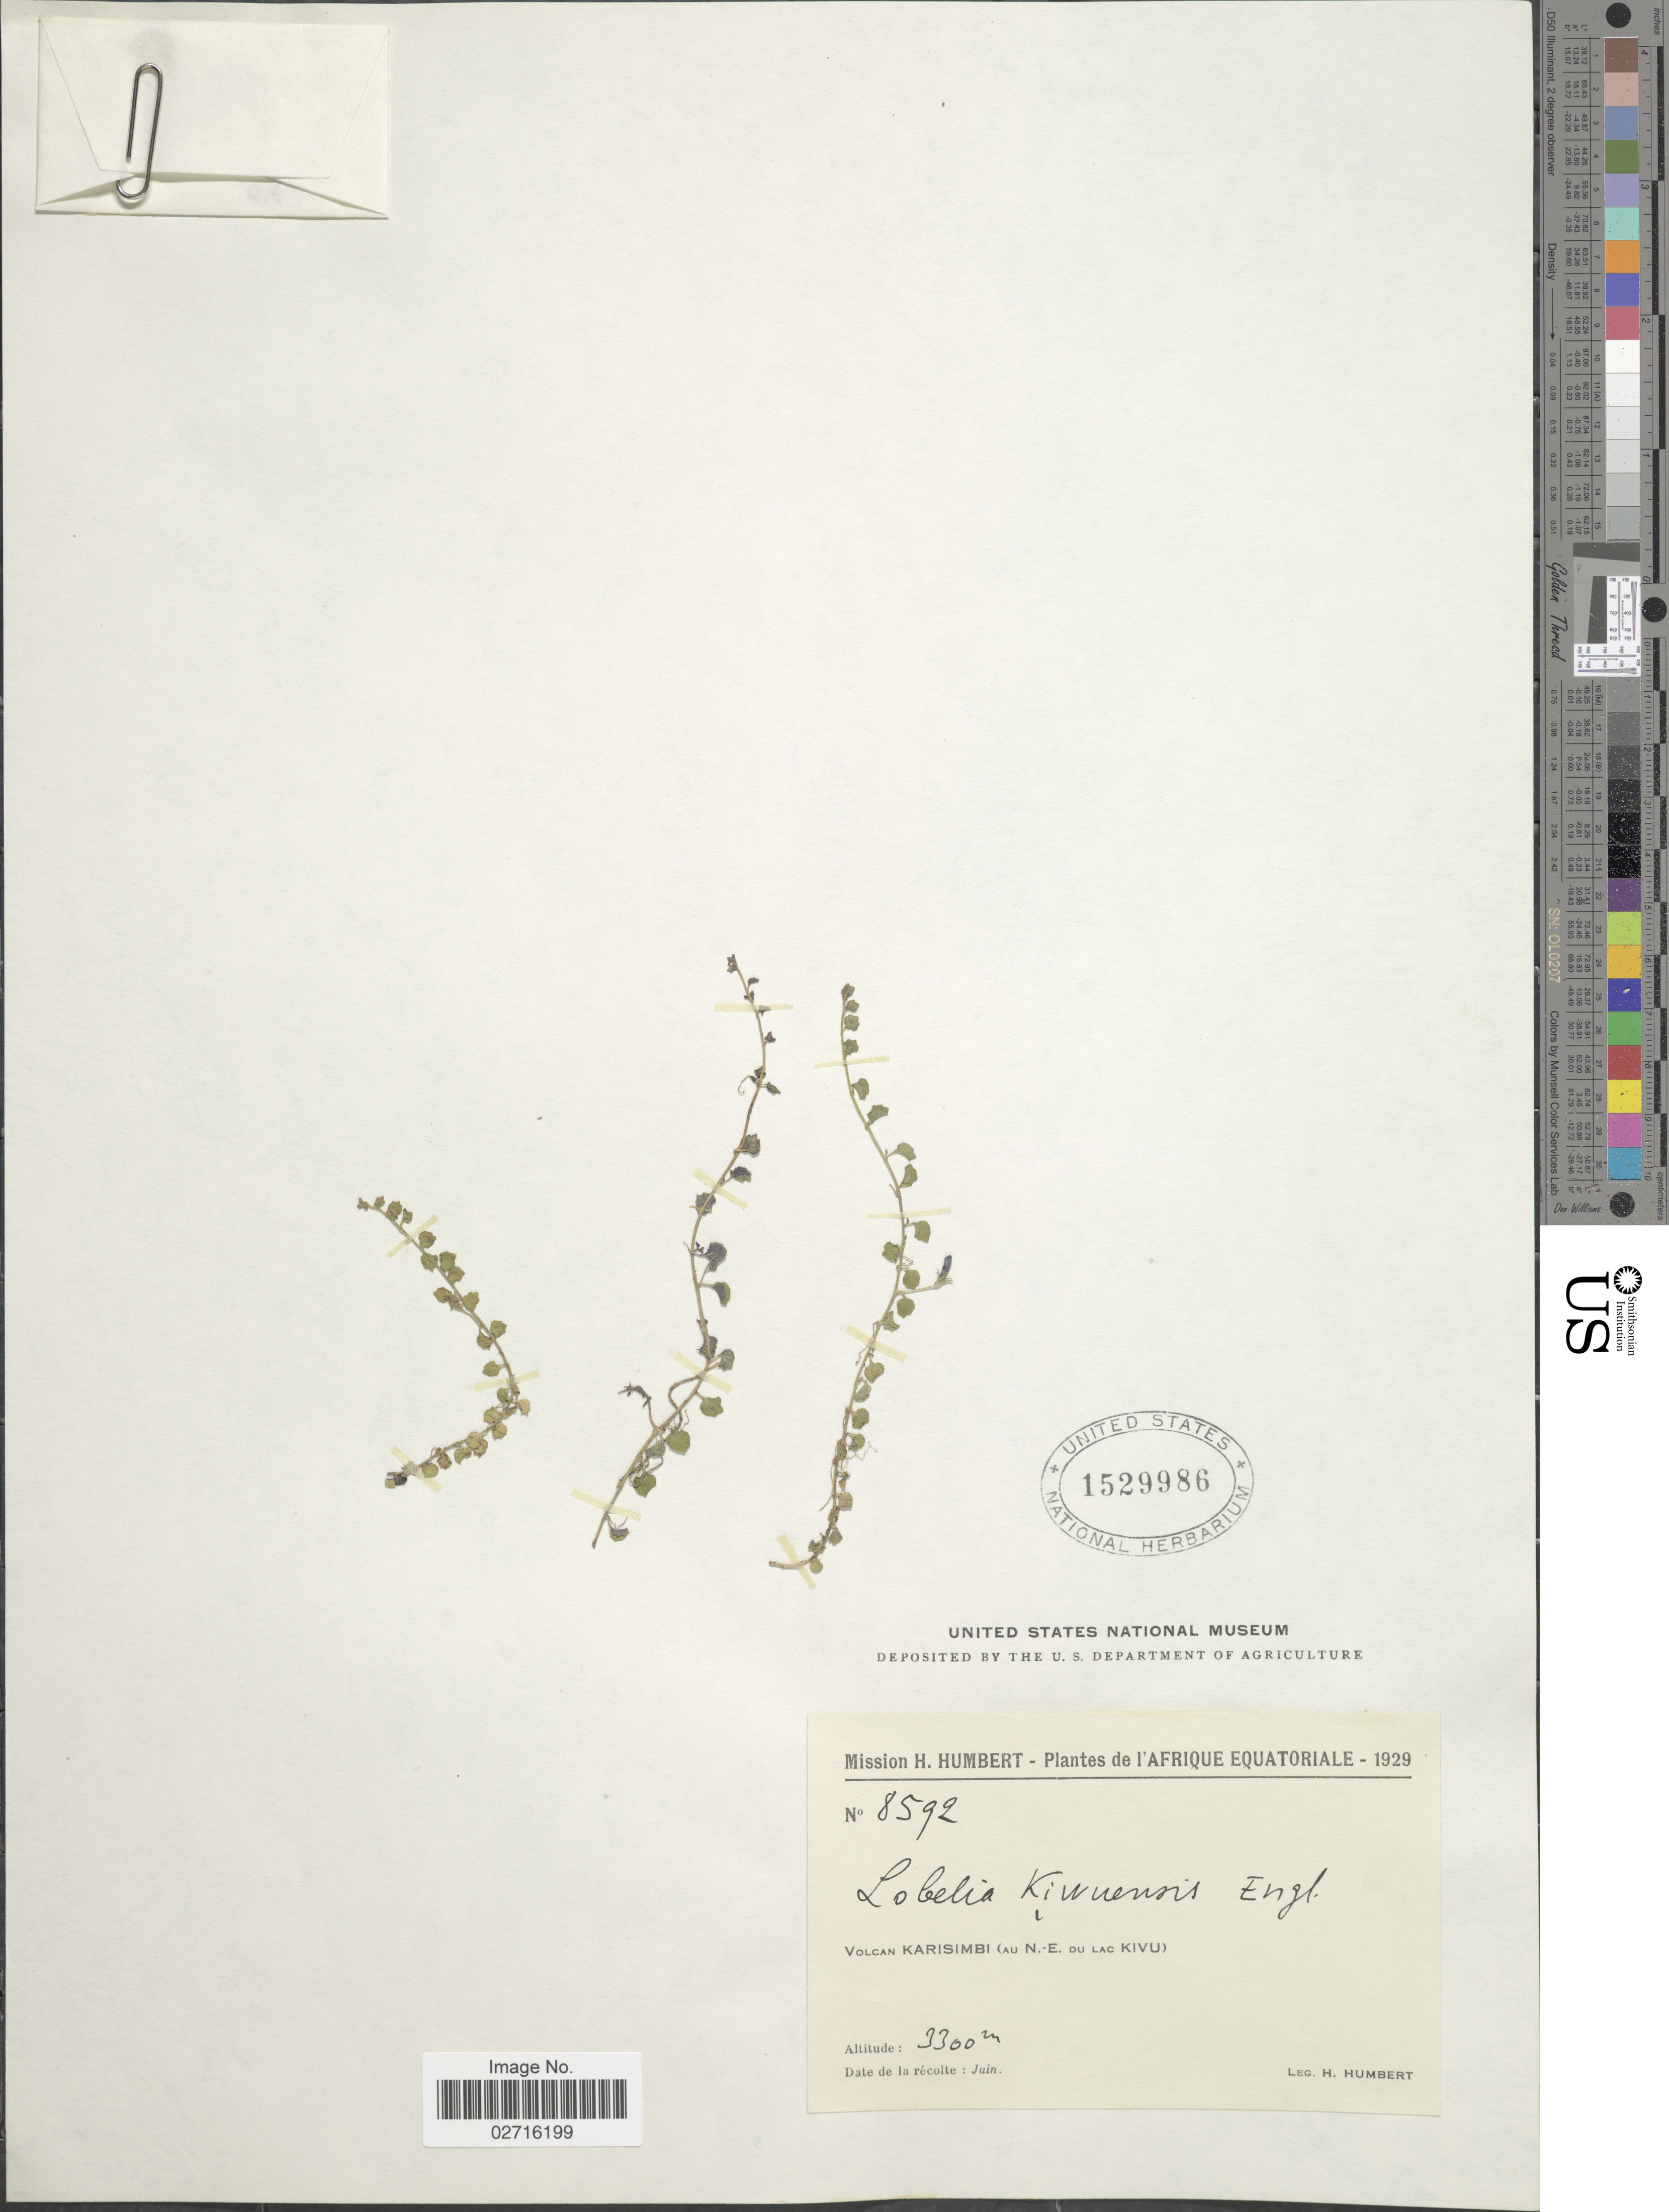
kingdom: Plantae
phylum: Tracheophyta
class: Magnoliopsida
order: Asterales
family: Campanulaceae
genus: Lobelia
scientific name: Lobelia kiwuensis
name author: Engl.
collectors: H. Humbert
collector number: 8592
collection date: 1929-06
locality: L'Afrique Equatoriale, Volcan Karisimbi (Au N.-E. du Lac Kivu)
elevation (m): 3300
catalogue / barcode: US 1529986